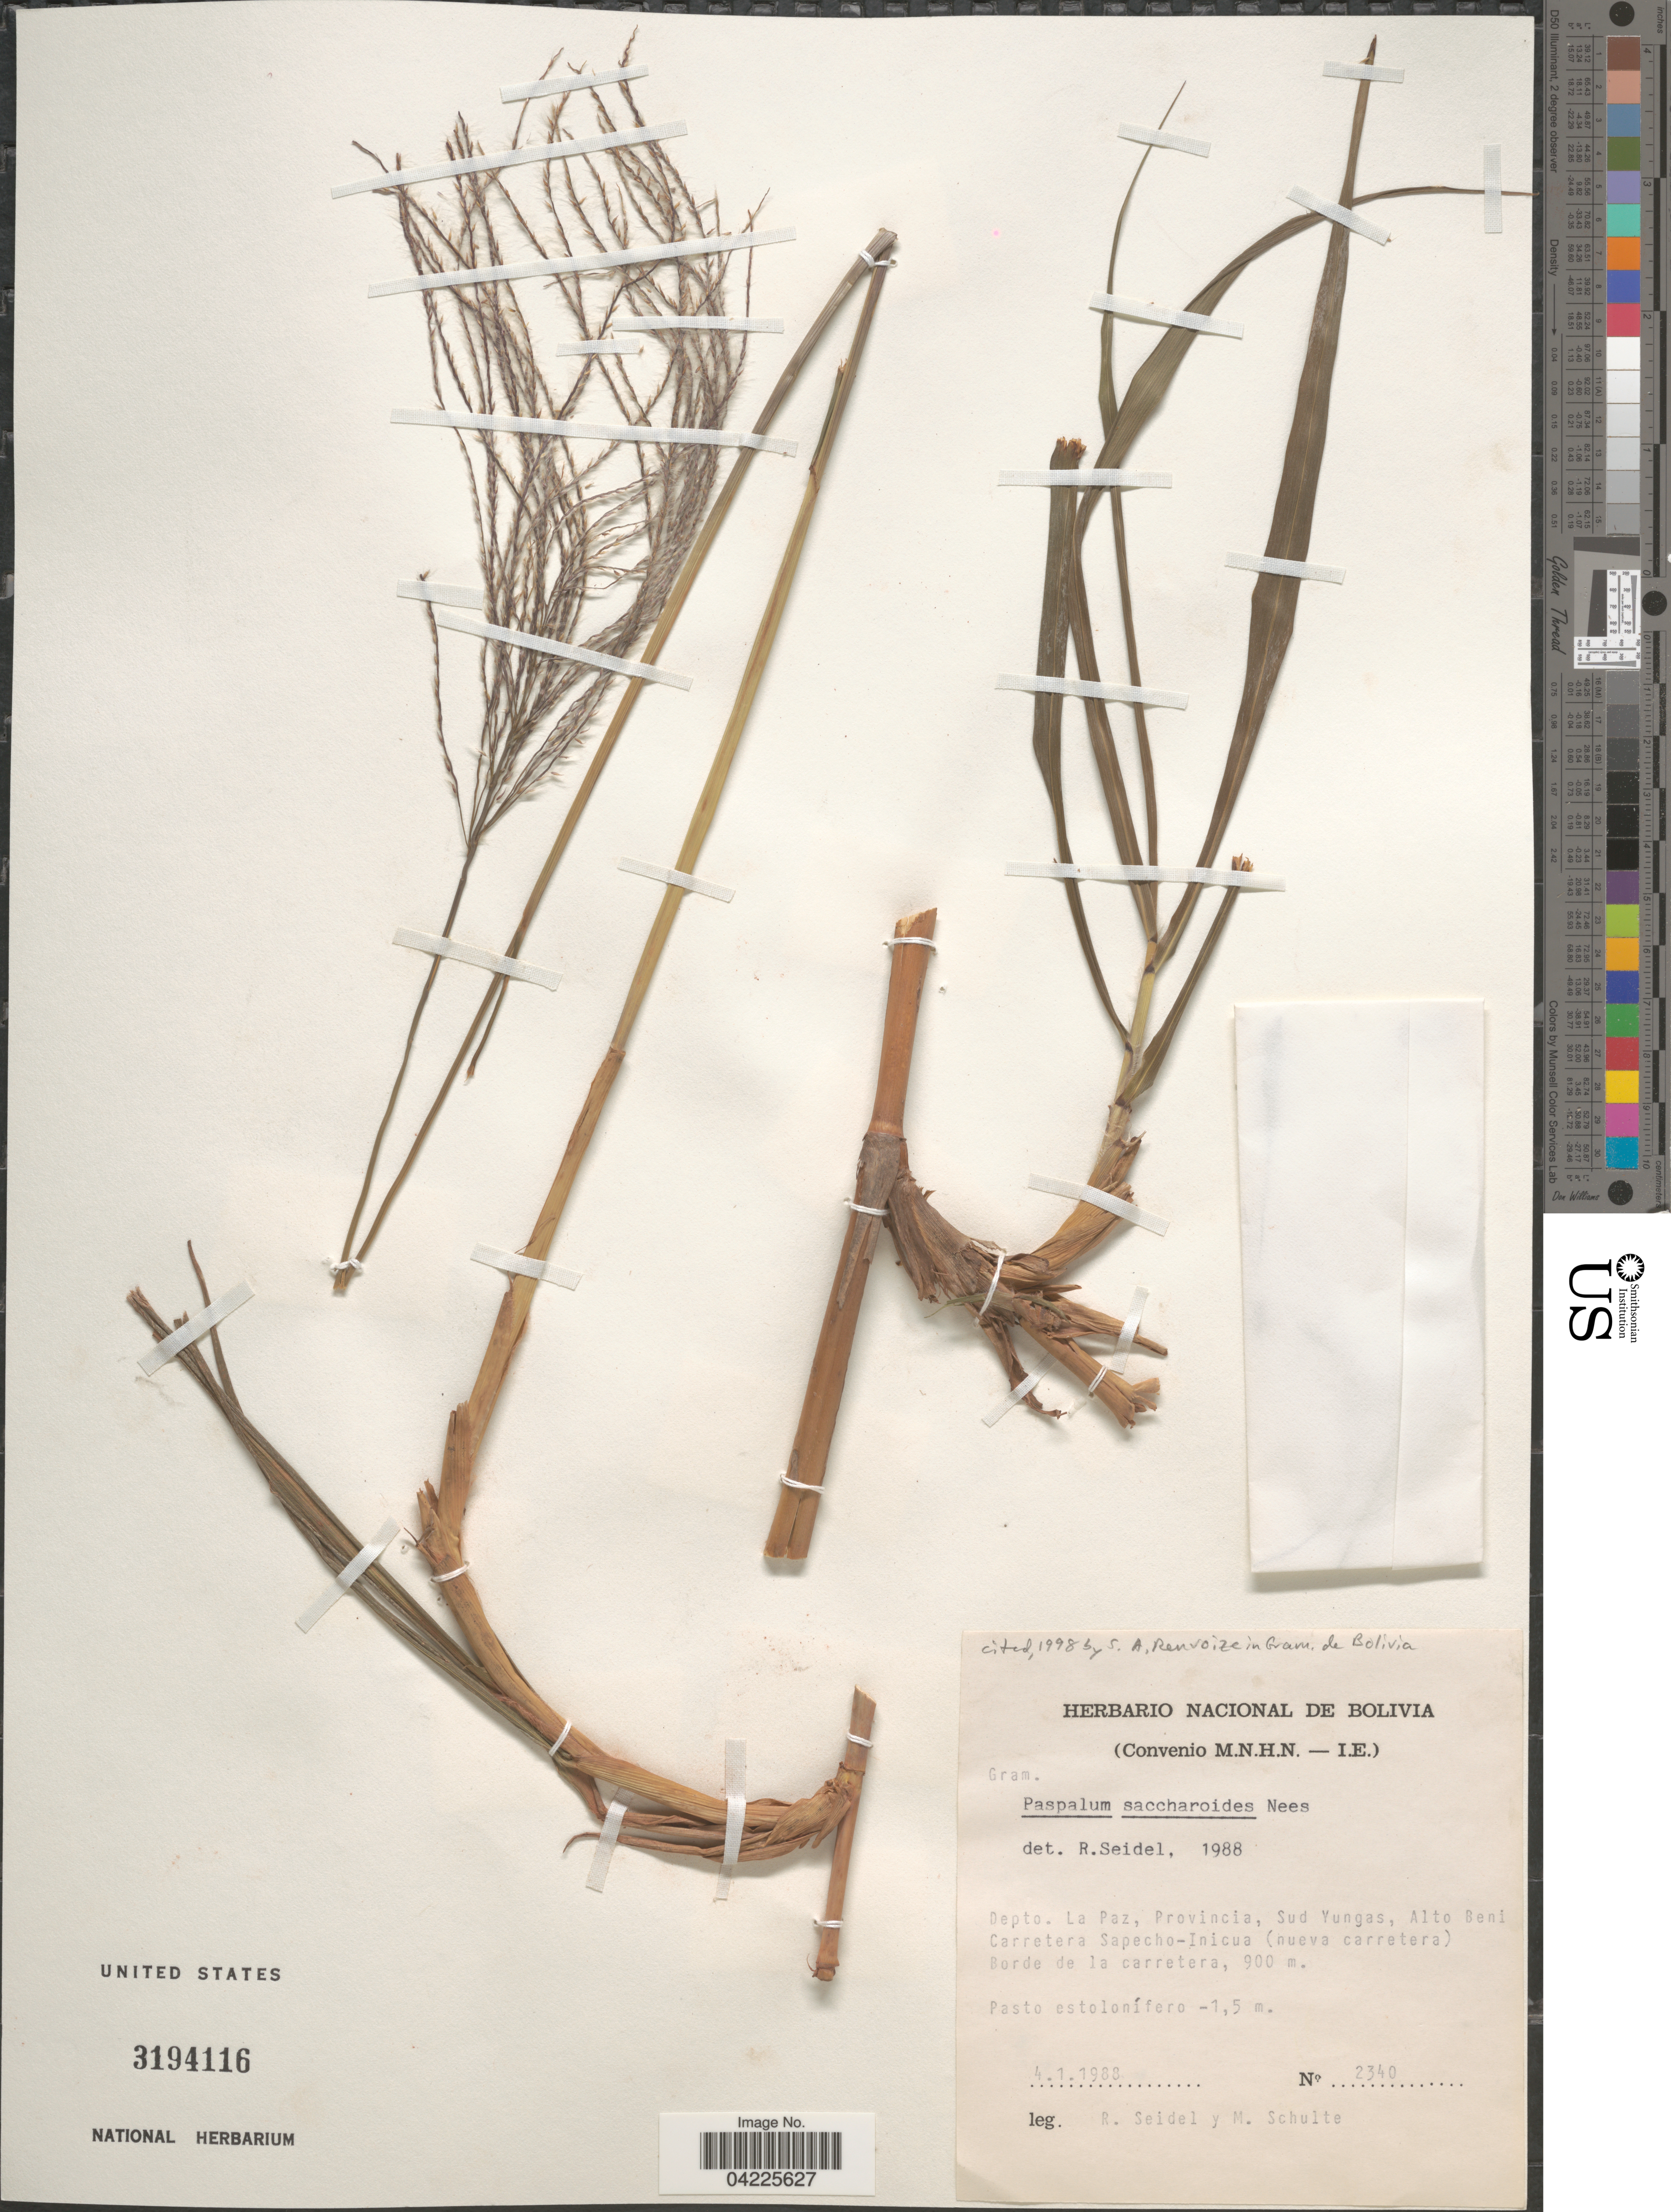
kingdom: Plantae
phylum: Tracheophyta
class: Liliopsida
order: Poales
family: Poaceae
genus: Paspalum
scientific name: Paspalum saccharoides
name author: Nees ex Trin.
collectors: R. Seidel & M. Schulte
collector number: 2340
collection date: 1988-01-04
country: Bolivia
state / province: La Paz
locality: Depto. La Paz, Provincia, Sud Yungas, Alto Beni Carretera Sapecho - Inicua (nueva carretera). Borde de la carretera.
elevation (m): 900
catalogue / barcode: US 3194116